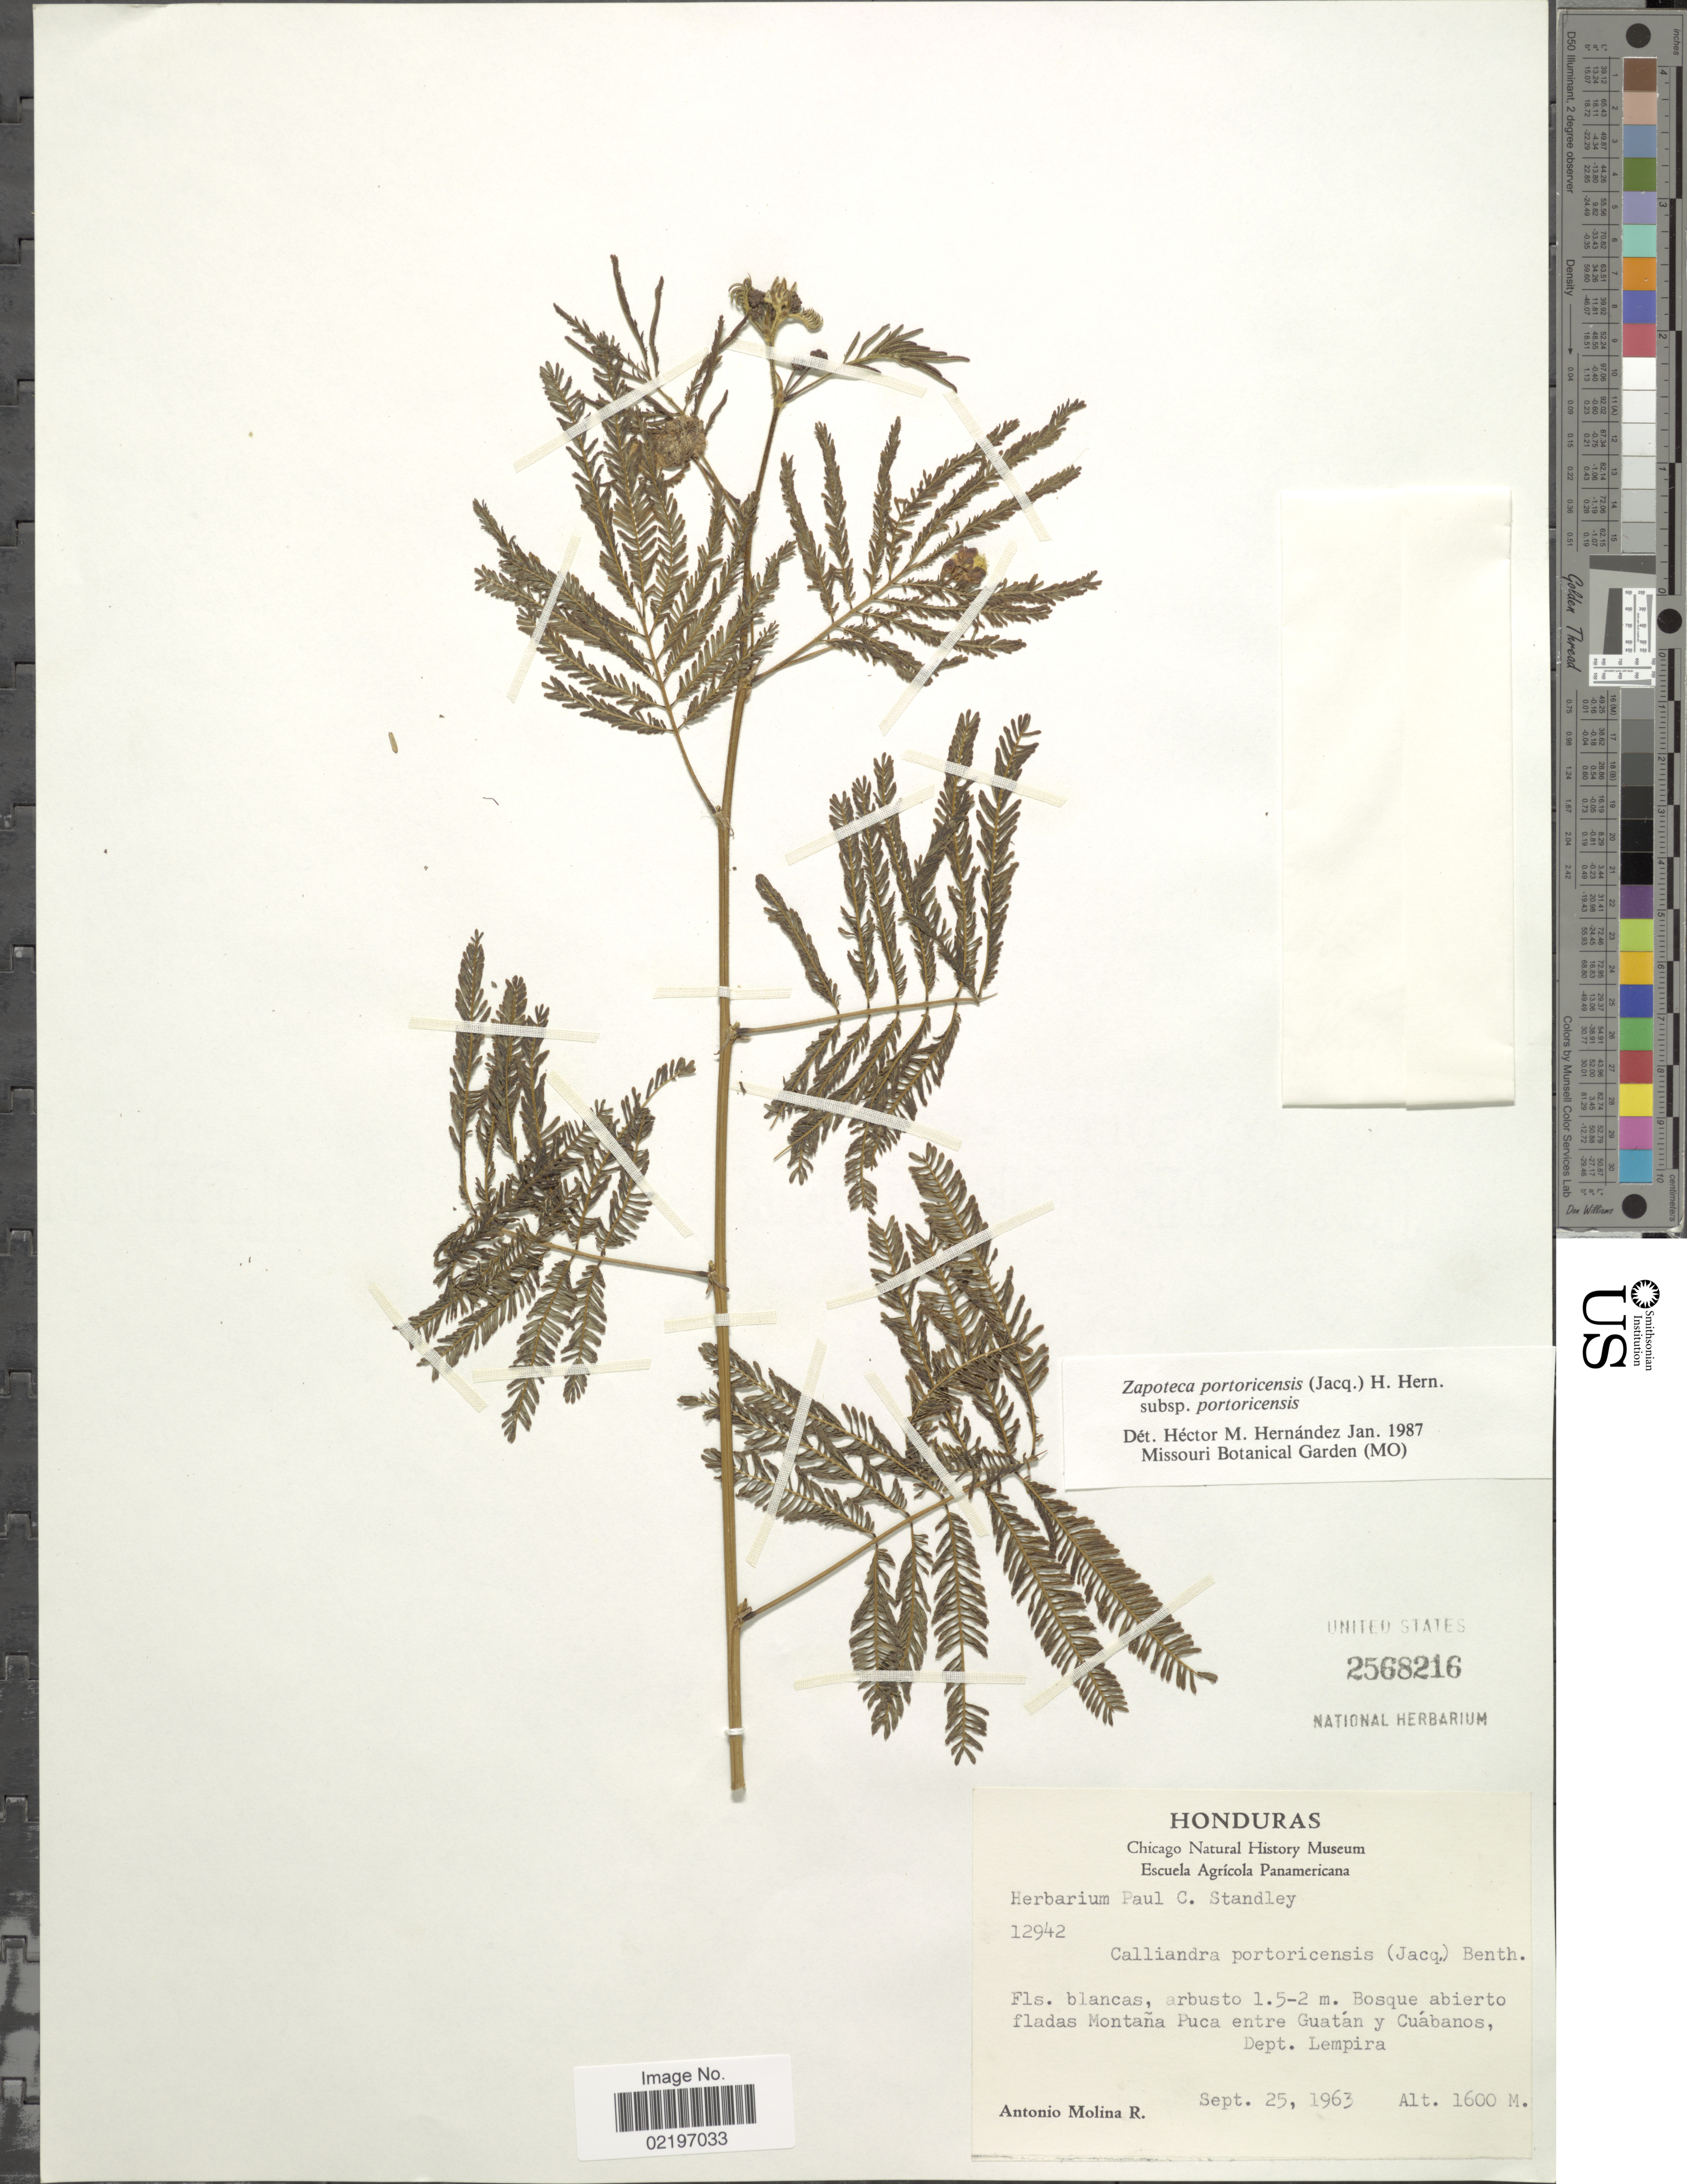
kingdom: Plantae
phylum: Tracheophyta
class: Magnoliopsida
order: Fabales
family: Fabaceae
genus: Zapoteca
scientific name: Zapoteca portoricensis subsp. portoricensis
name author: (Jacq.) H.M. Hern.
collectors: A. Molina R.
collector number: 12942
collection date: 1963-09-25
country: Honduras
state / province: Lempira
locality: Montana Puca entre Guatan y Cuabanos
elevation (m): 1600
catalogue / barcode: US 2568216